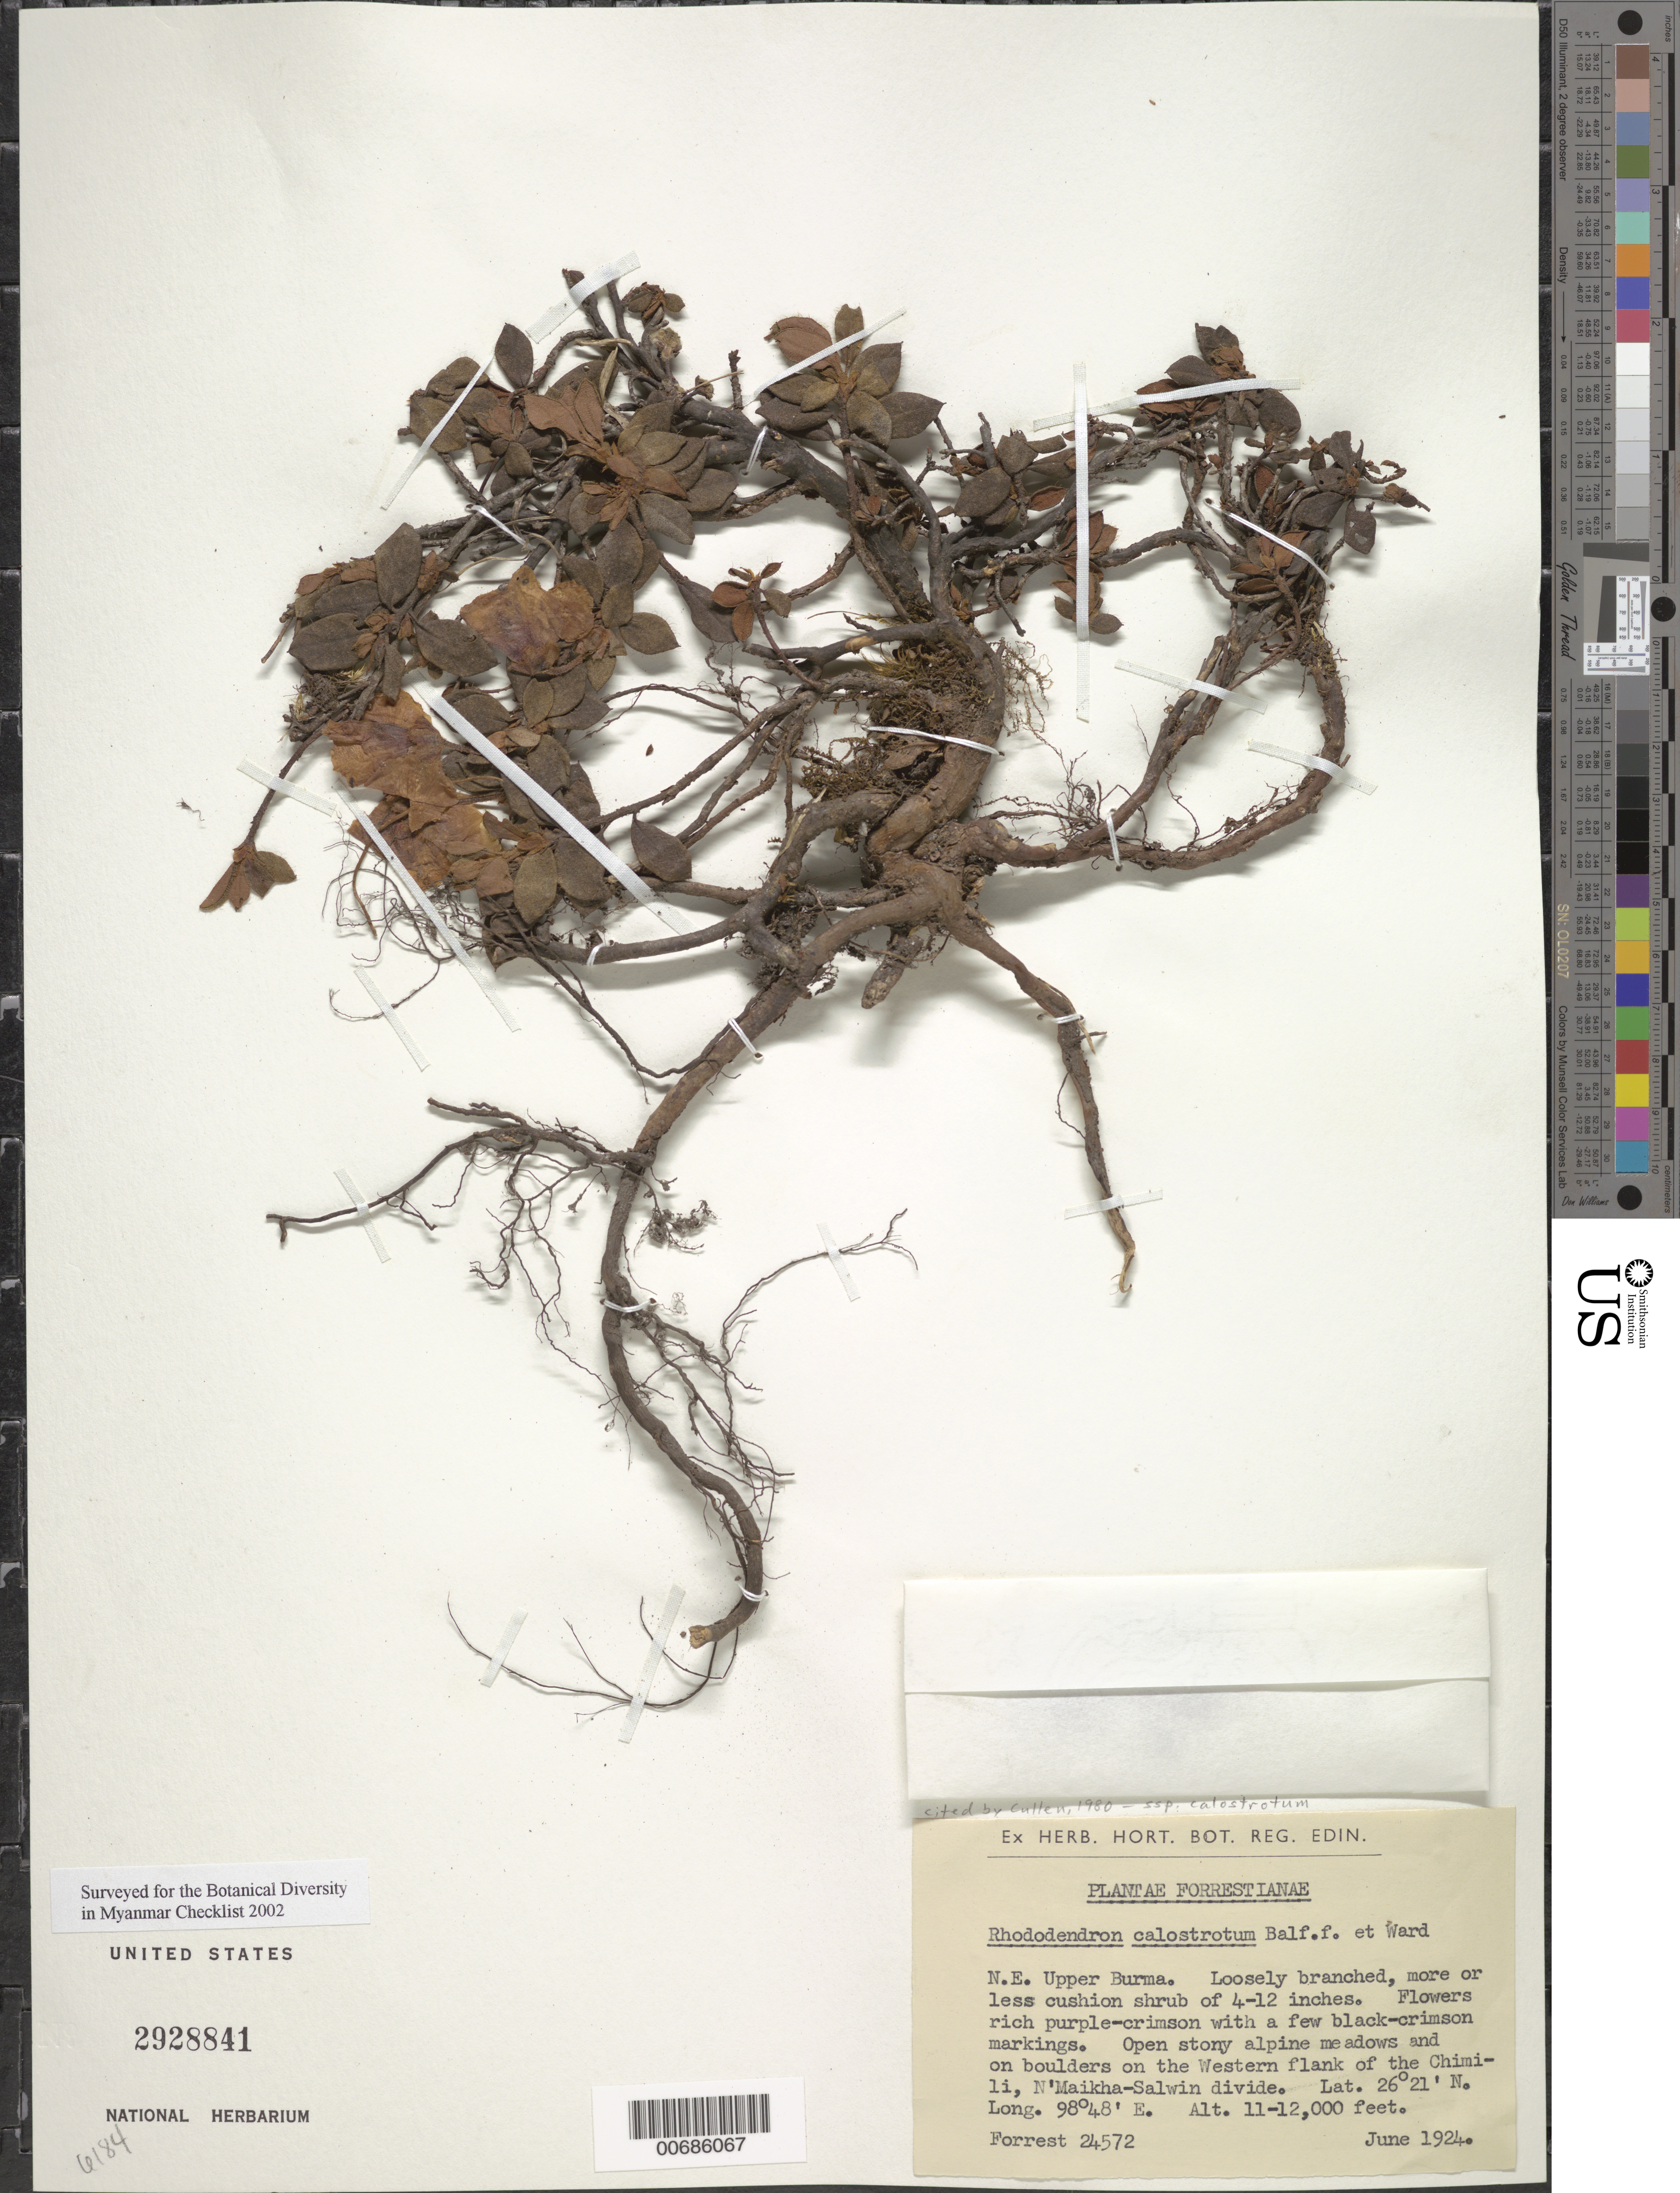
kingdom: Plantae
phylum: Tracheophyta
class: Magnoliopsida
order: Ericales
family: Ericaceae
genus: Rhododendron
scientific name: Rhododendron calostrotum subsp. calostrotum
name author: Balf. f. & Ward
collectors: G. Forrest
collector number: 24572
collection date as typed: Jun 1924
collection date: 1924-06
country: Myanmar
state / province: Kachin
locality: N'Maikha-Salwin Divide, W flank, Chimi-li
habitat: Open stony alpine meadows and boulders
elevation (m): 3353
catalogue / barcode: US 2928841